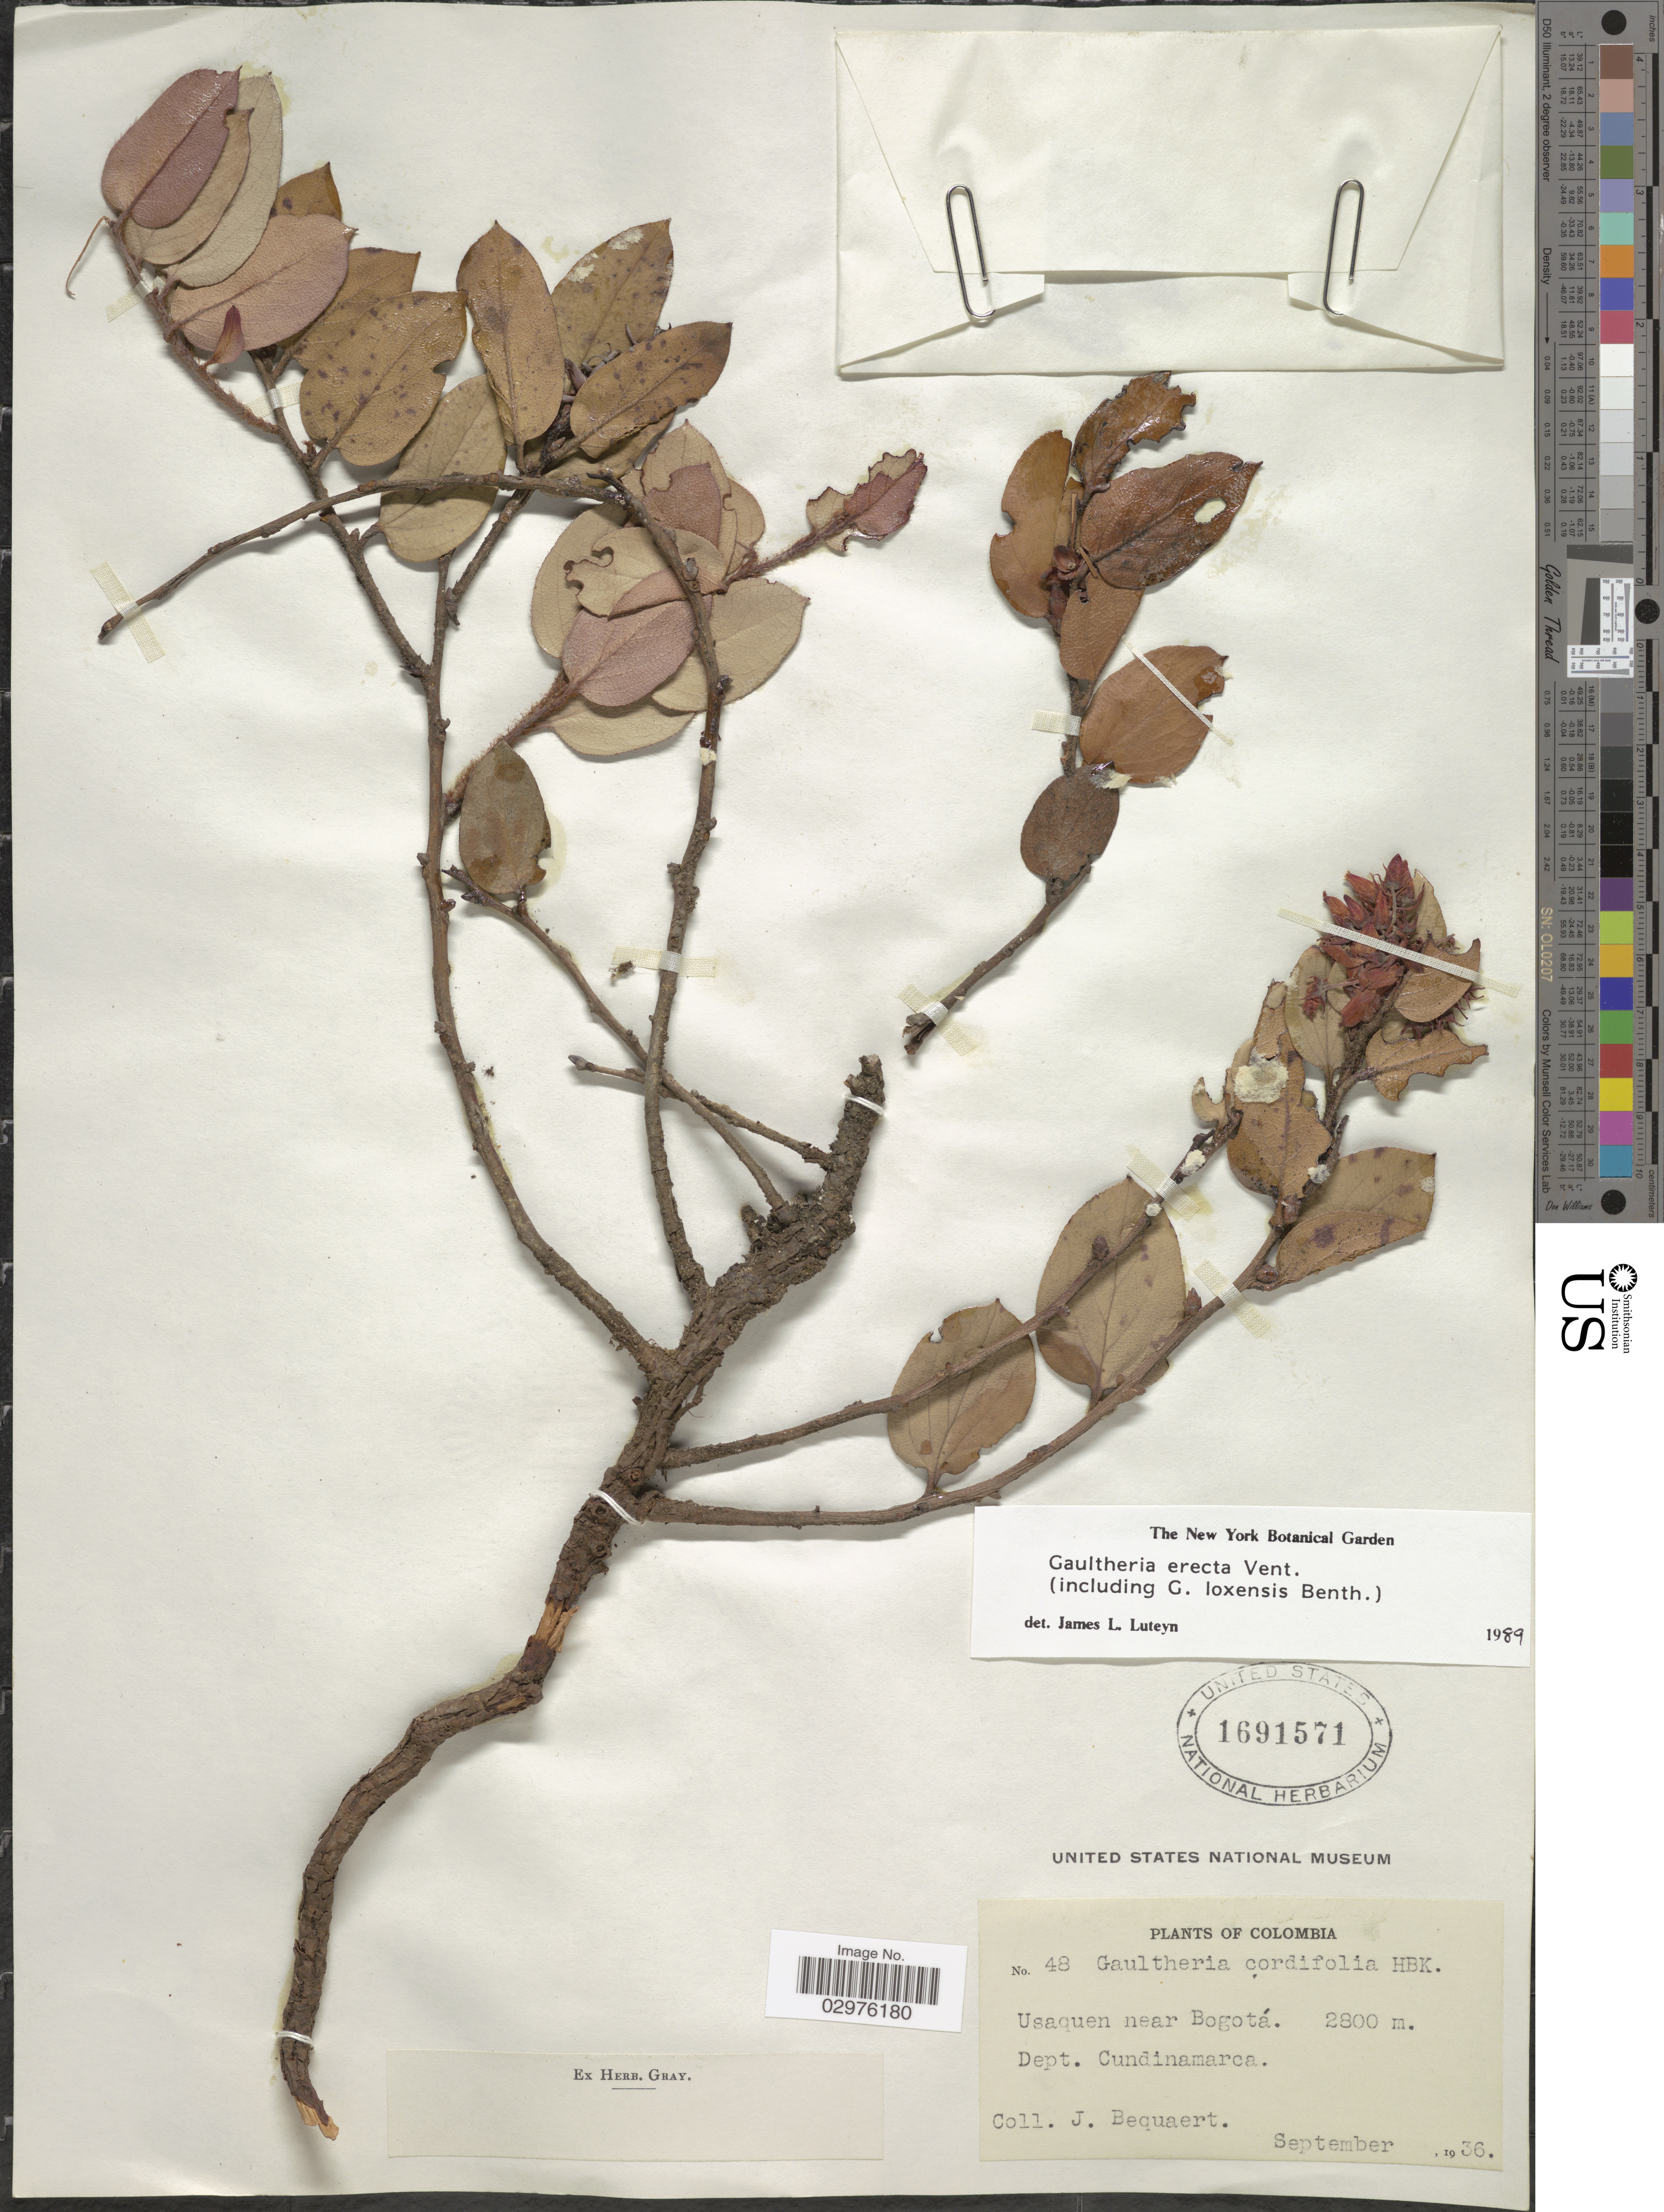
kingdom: Plantae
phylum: Tracheophyta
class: Magnoliopsida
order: Ericales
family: Ericaceae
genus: Gaultheria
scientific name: Gaultheria erecta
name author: Vent.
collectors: J. Bequaert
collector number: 48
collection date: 1936-09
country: Colombia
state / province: Cundinamarca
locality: Usaquen near Bogotá. Dept. Cundinamarca.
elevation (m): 2800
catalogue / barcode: US 1691571